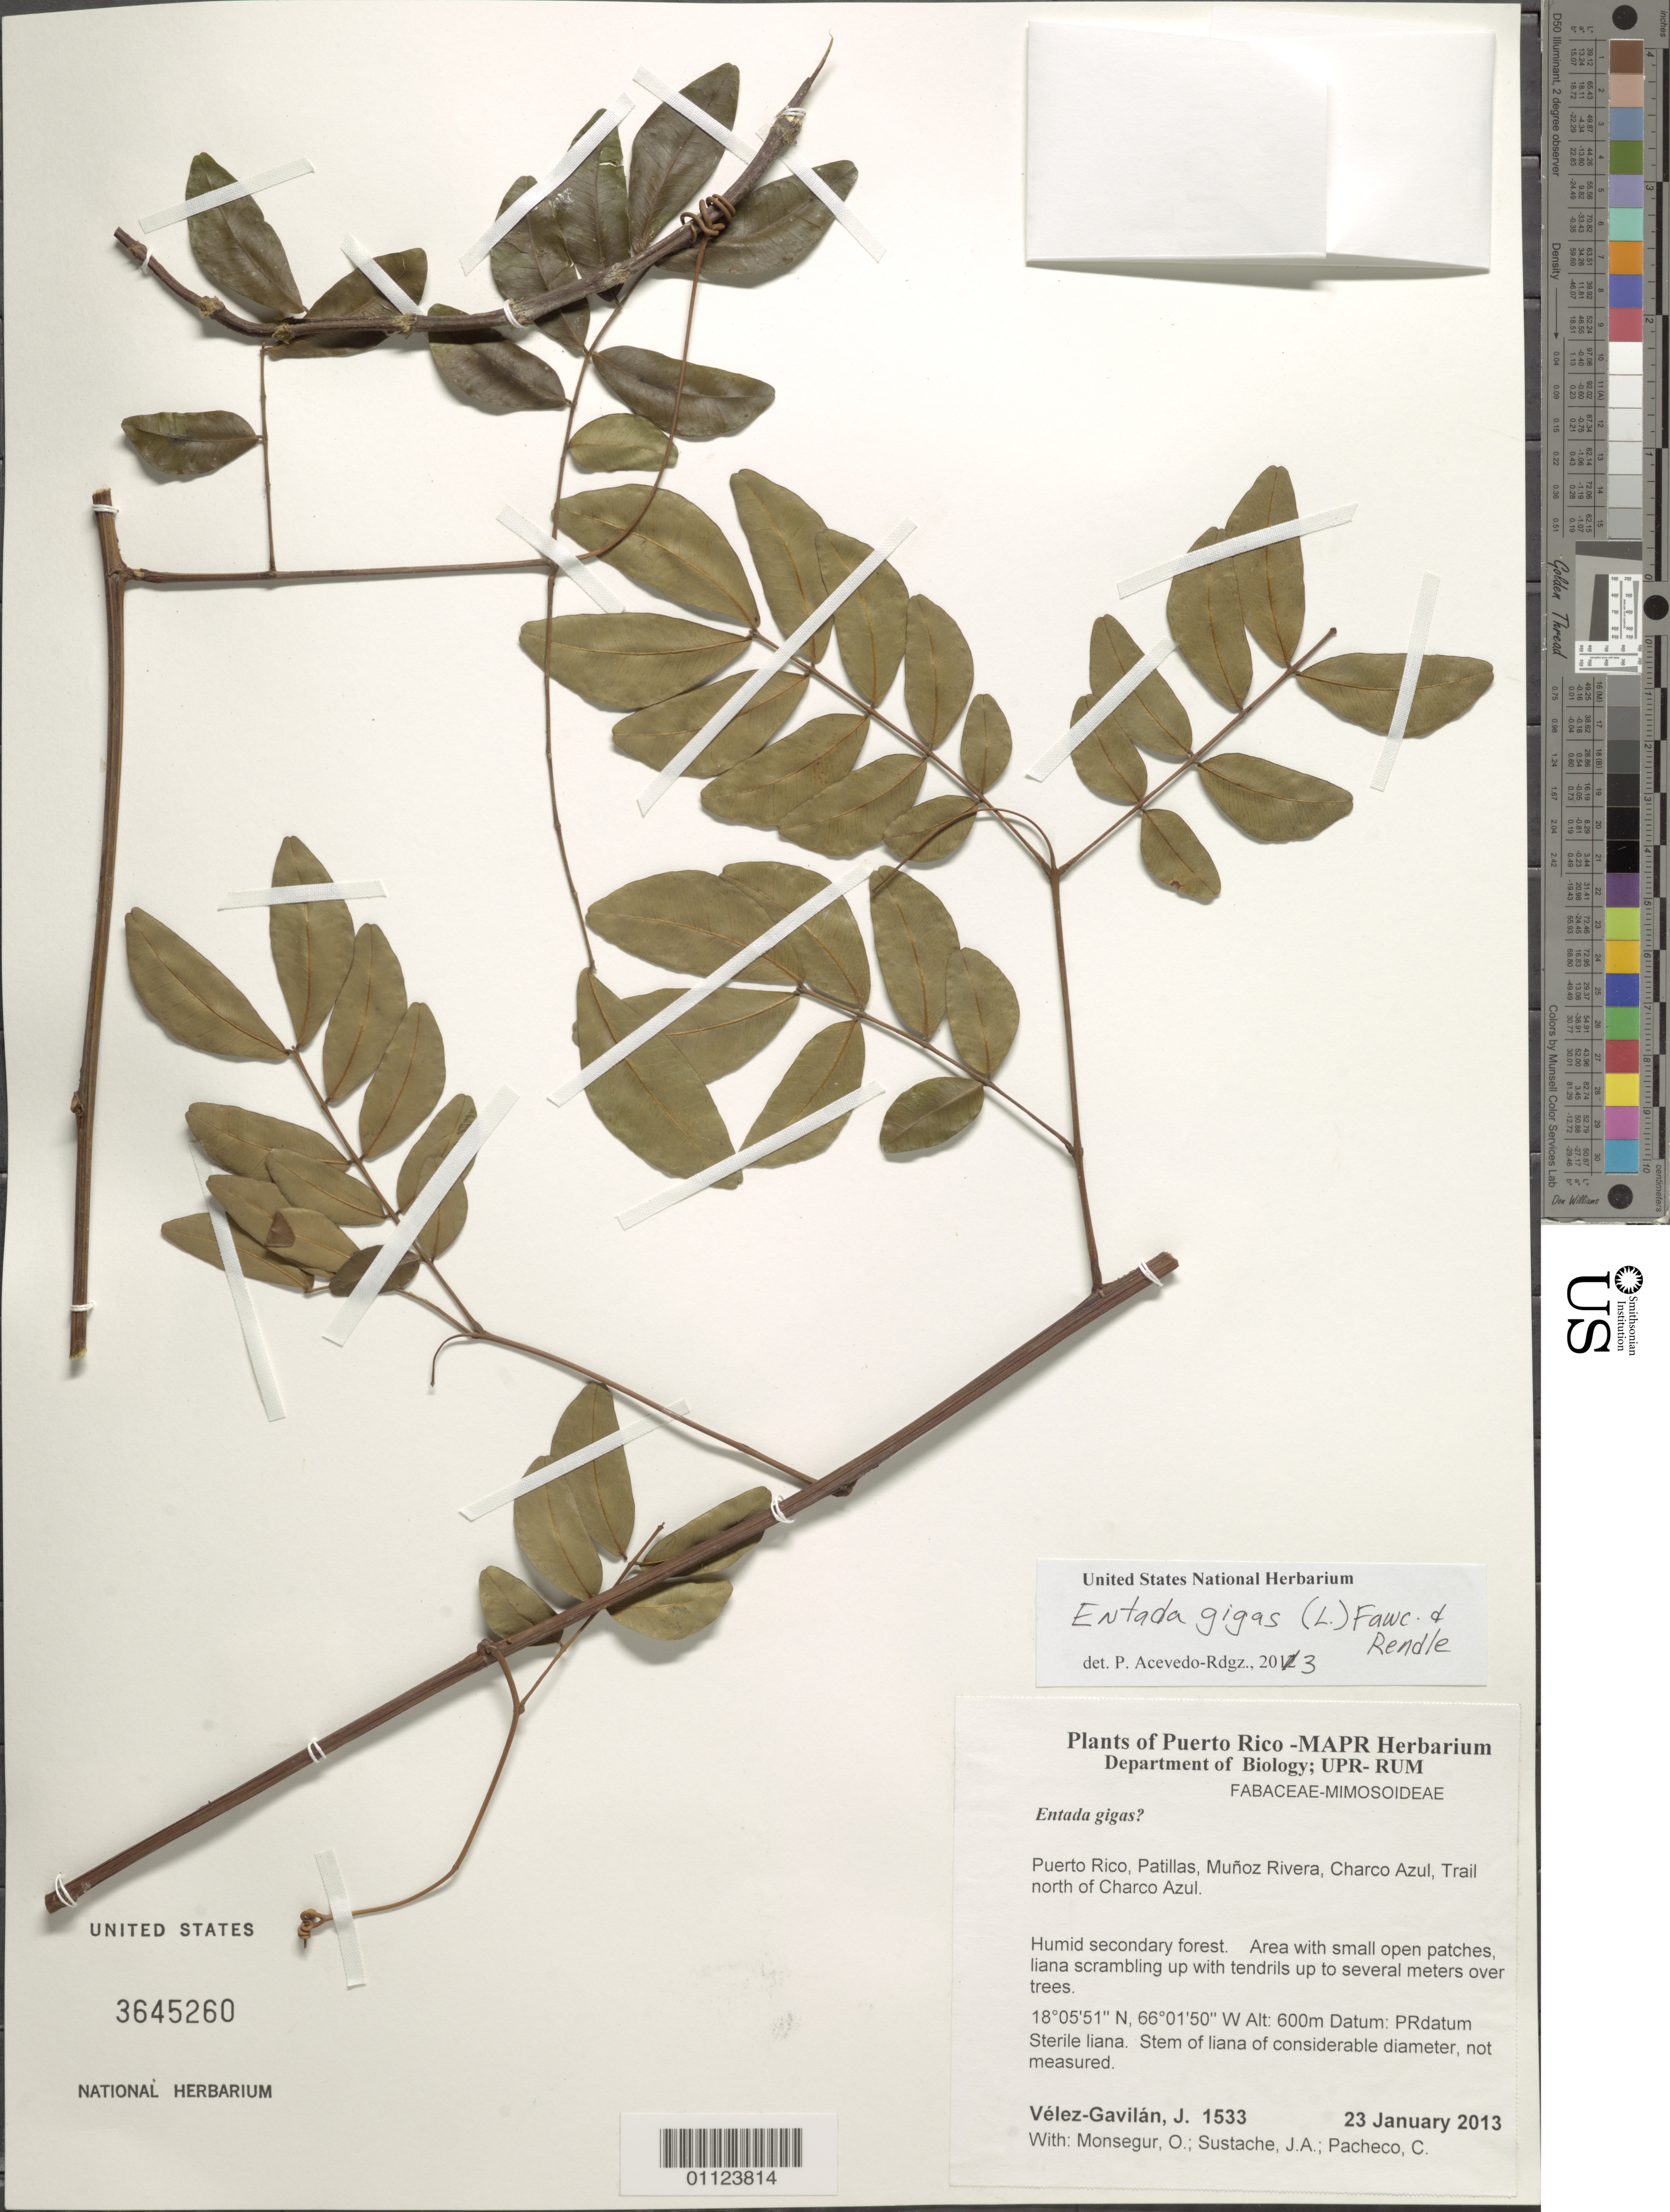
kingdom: Plantae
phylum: Tracheophyta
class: Magnoliopsida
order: Fabales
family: Fabaceae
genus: Entada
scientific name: Entada gigas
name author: (L.) Fawc. & Rendle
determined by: Acevedo-Rodríguez, P., (BOT), Smithsonian Institution - National Museum of Natural History (UNITED STATES)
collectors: J. Vélez-Gavilán, O. Monsegur, J. Sustache & C. Pacheco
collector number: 1533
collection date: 2013-01-23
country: Puerto Rico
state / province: Patillas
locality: Muñoz River, Charco Azul, trail N of Charco Azul.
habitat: Humid secondary forest. Area with small open patches.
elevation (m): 600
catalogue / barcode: US 3645260